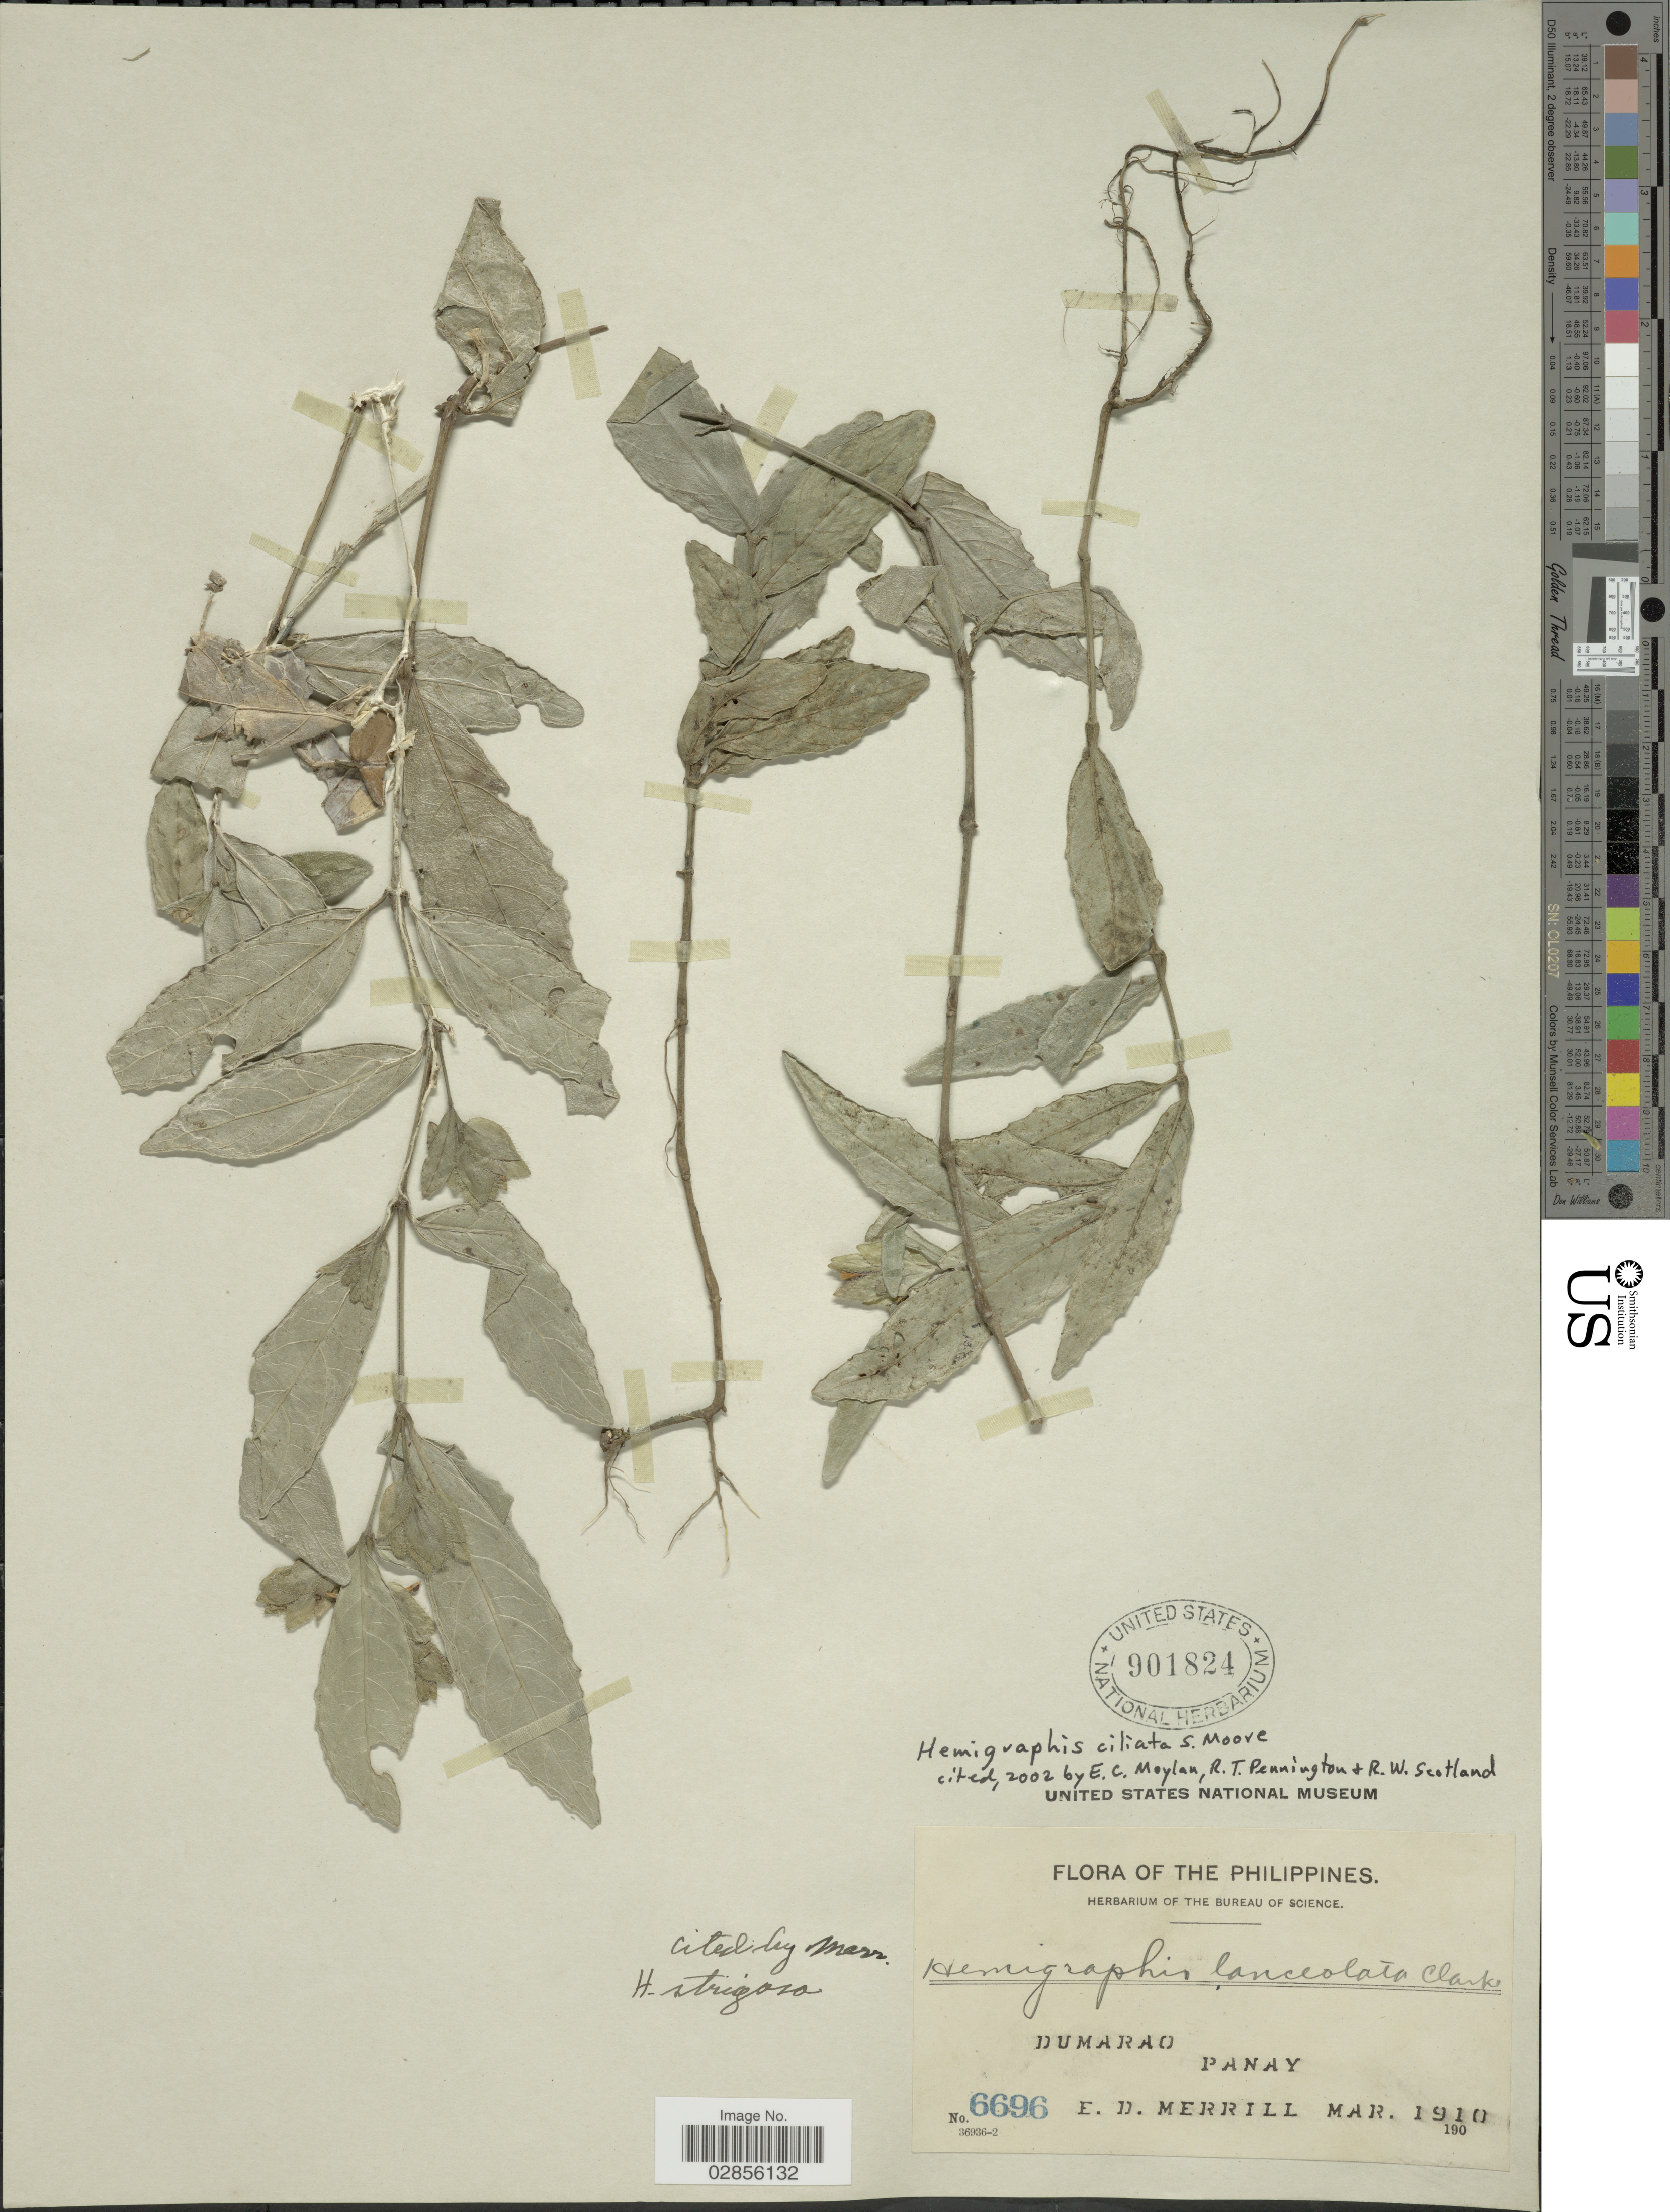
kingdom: Plantae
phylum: Tracheophyta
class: Magnoliopsida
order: Lamiales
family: Acanthaceae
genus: Hemigraphis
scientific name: Hemigraphis ciliata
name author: S. Moore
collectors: E. D. Merrill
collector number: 6696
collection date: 1910-03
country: Philippines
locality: Dumarao. Panay.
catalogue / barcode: US 901824